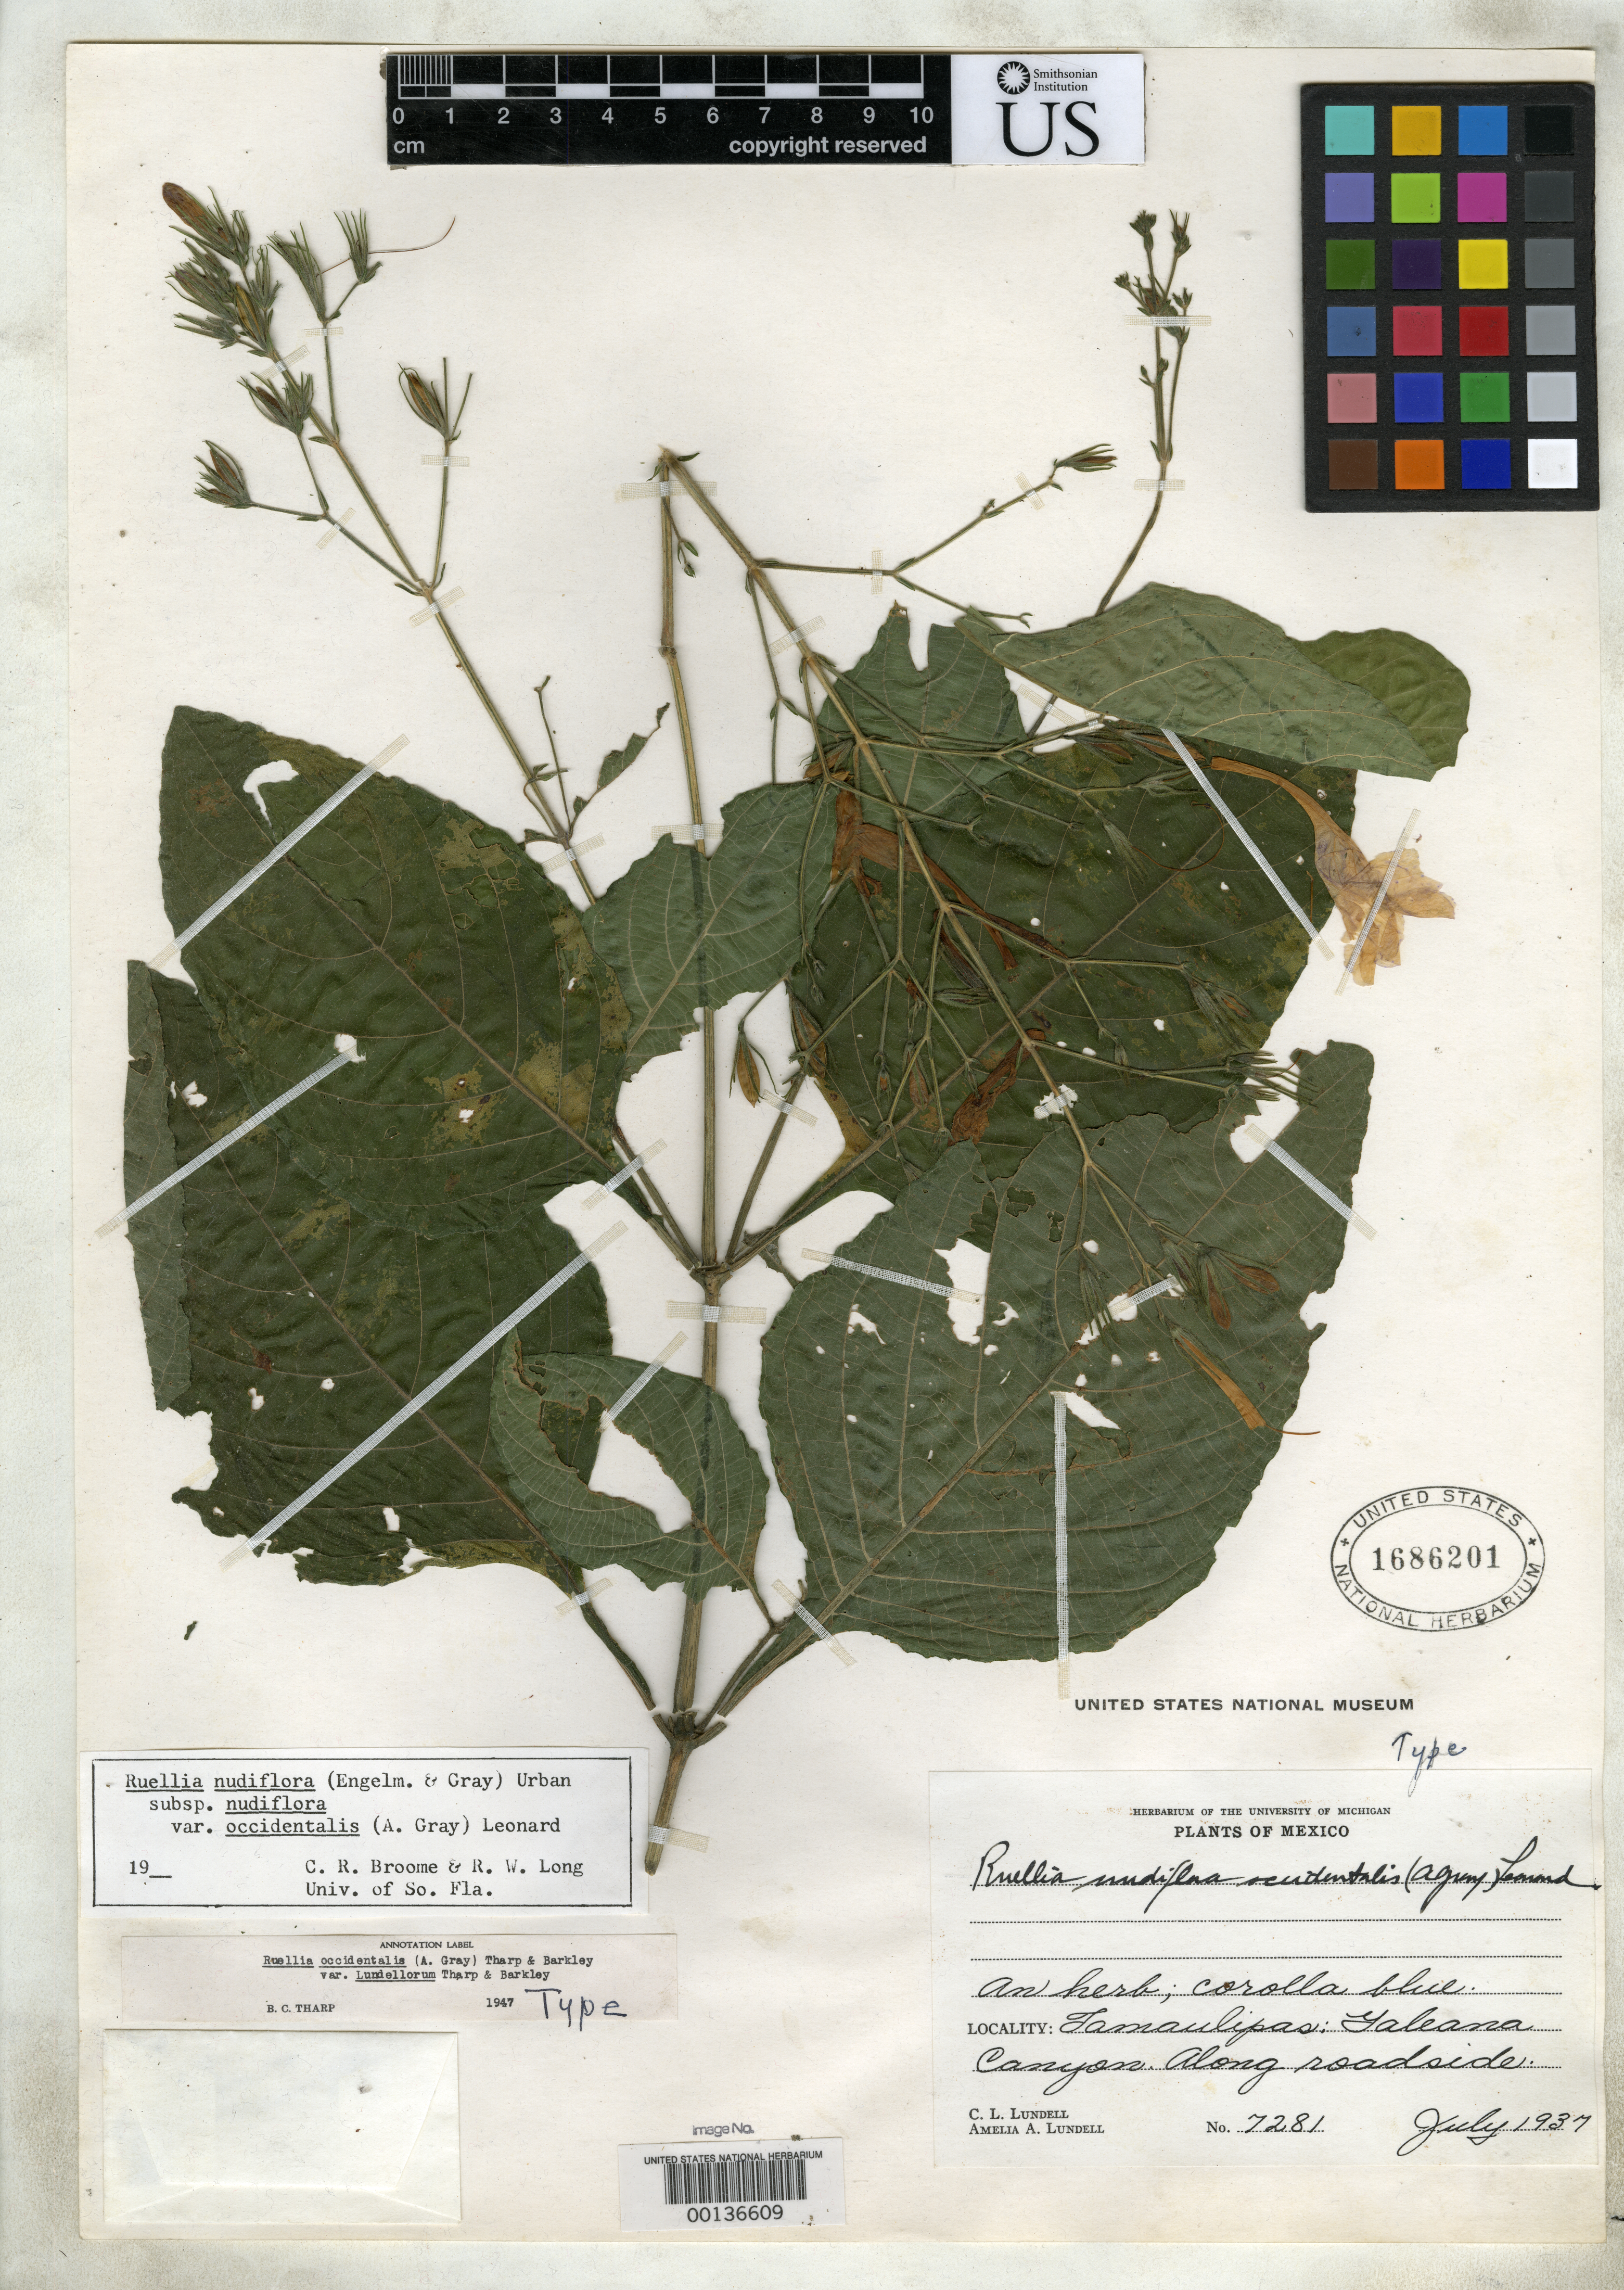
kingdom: Plantae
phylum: Tracheophyta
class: Magnoliopsida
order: Lamiales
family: Acanthaceae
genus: Ruellia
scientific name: Ruellia occidentalis var. lundellorum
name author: Tharp & F.A. Barkley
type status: Holotype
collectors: C. L. Lundell & A. A. Lundell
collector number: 7281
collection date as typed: Jul 1937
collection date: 1937-07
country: Mexico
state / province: Tamaulipas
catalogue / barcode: US 1686201